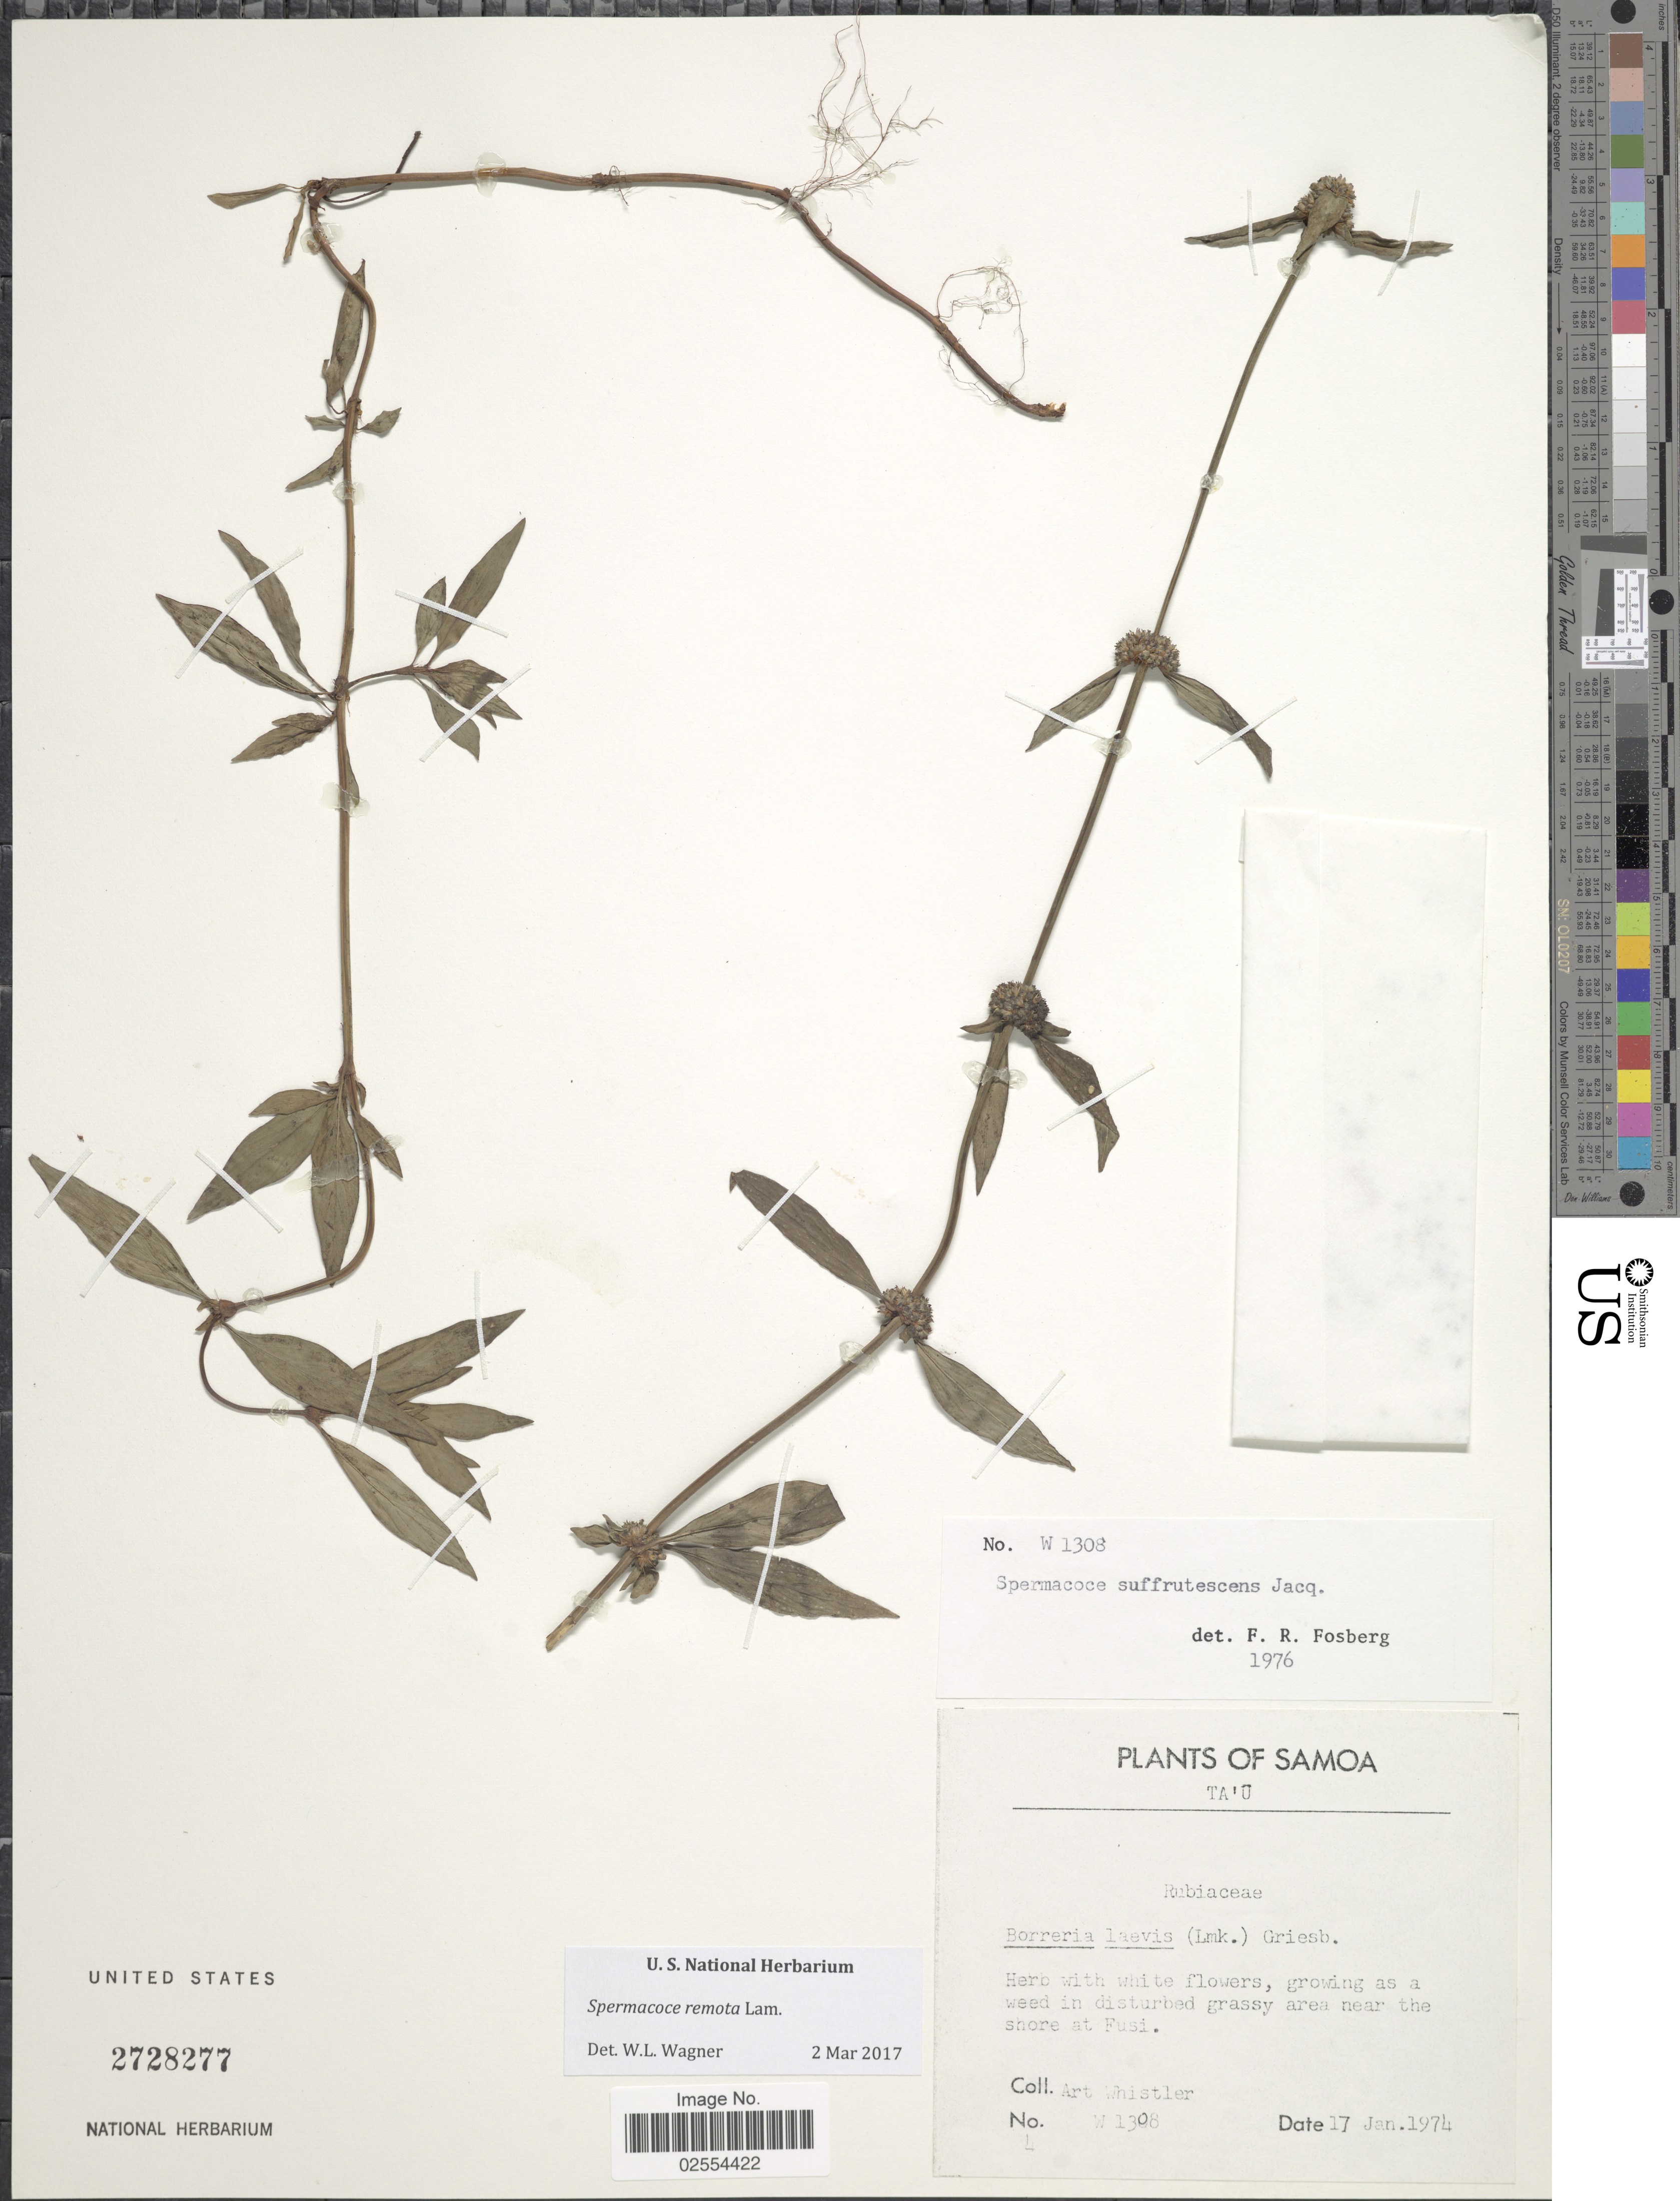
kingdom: Plantae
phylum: Tracheophyta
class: Magnoliopsida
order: Gentianales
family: Rubiaceae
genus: Spermacoce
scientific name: Spermacoce remota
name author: Lam.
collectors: A. Whistler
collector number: W 1308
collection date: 1974-01-17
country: American Samoa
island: Ta'u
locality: Ta'u, growing as a weed in disturbed grassy area near the shore at Fusi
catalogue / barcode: US 2728277